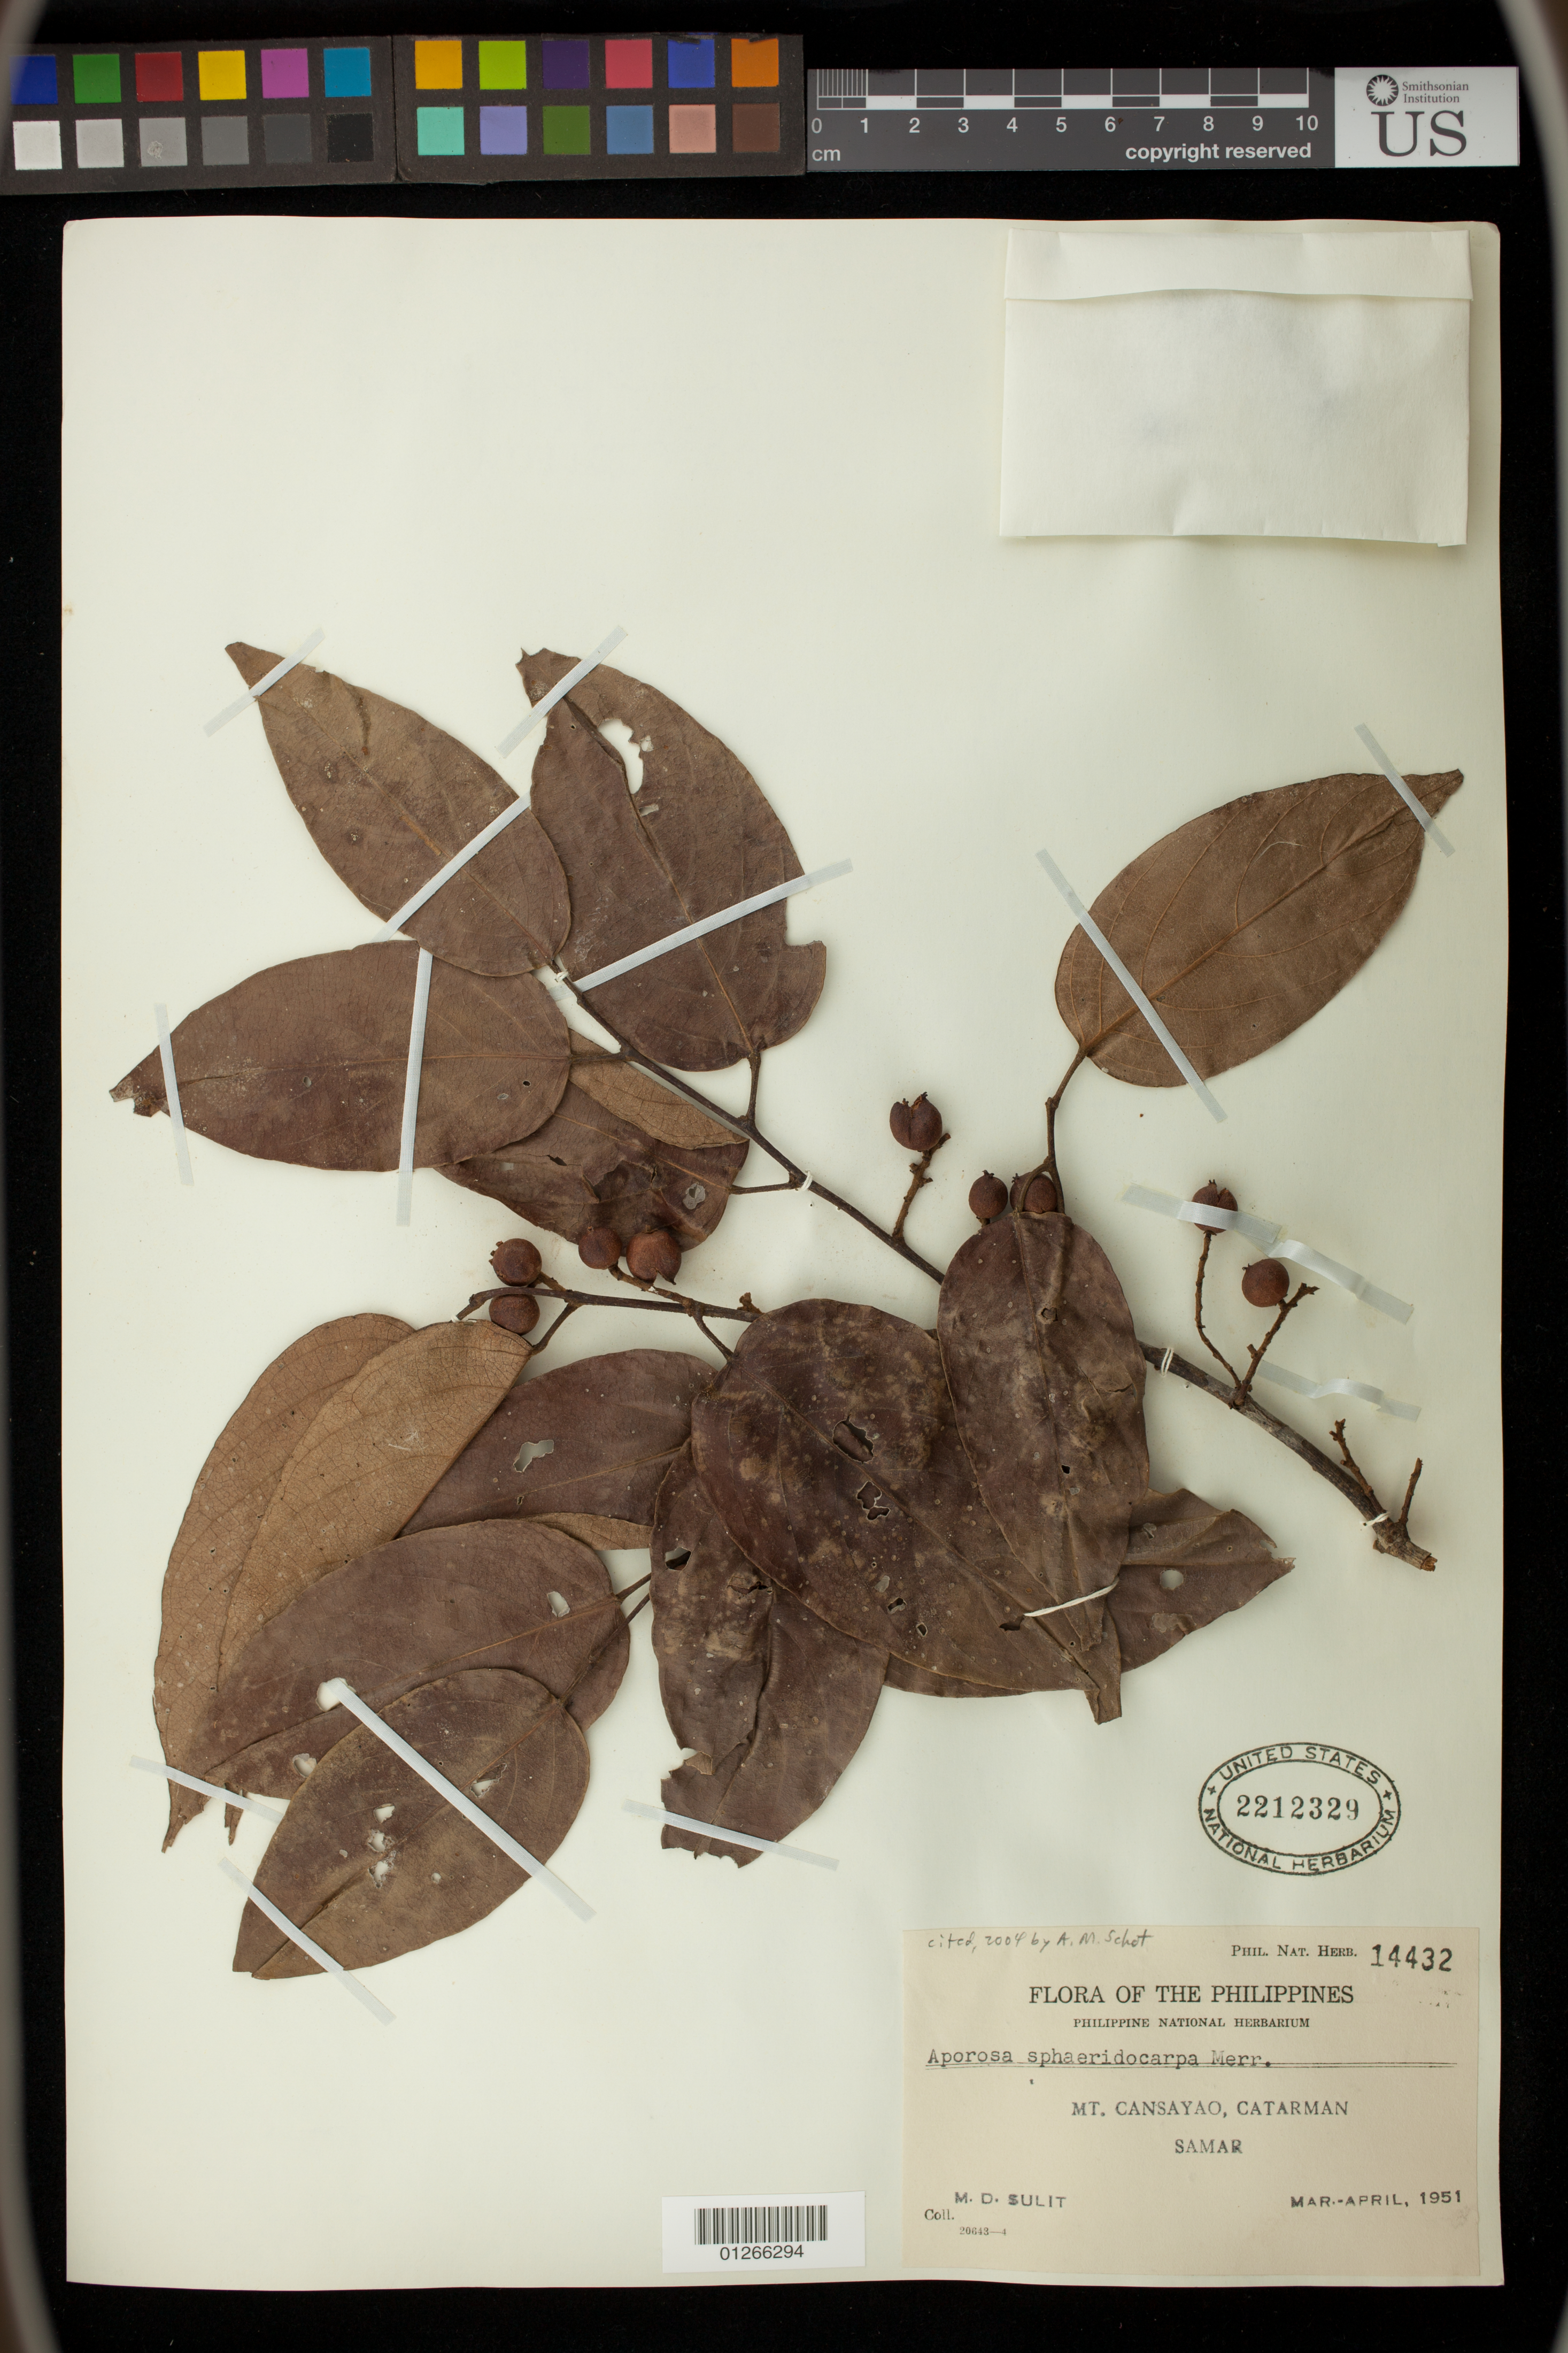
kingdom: Plantae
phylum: Tracheophyta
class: Magnoliopsida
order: Malpighiales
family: Phyllanthaceae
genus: Aporosa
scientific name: Aporosa sphaeridiophora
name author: Merr.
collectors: M. Sulit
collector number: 14432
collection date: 1951-03/1951-04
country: Philippines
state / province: Eastern Visayas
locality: Mt. Cansayao, Catarman, Samar